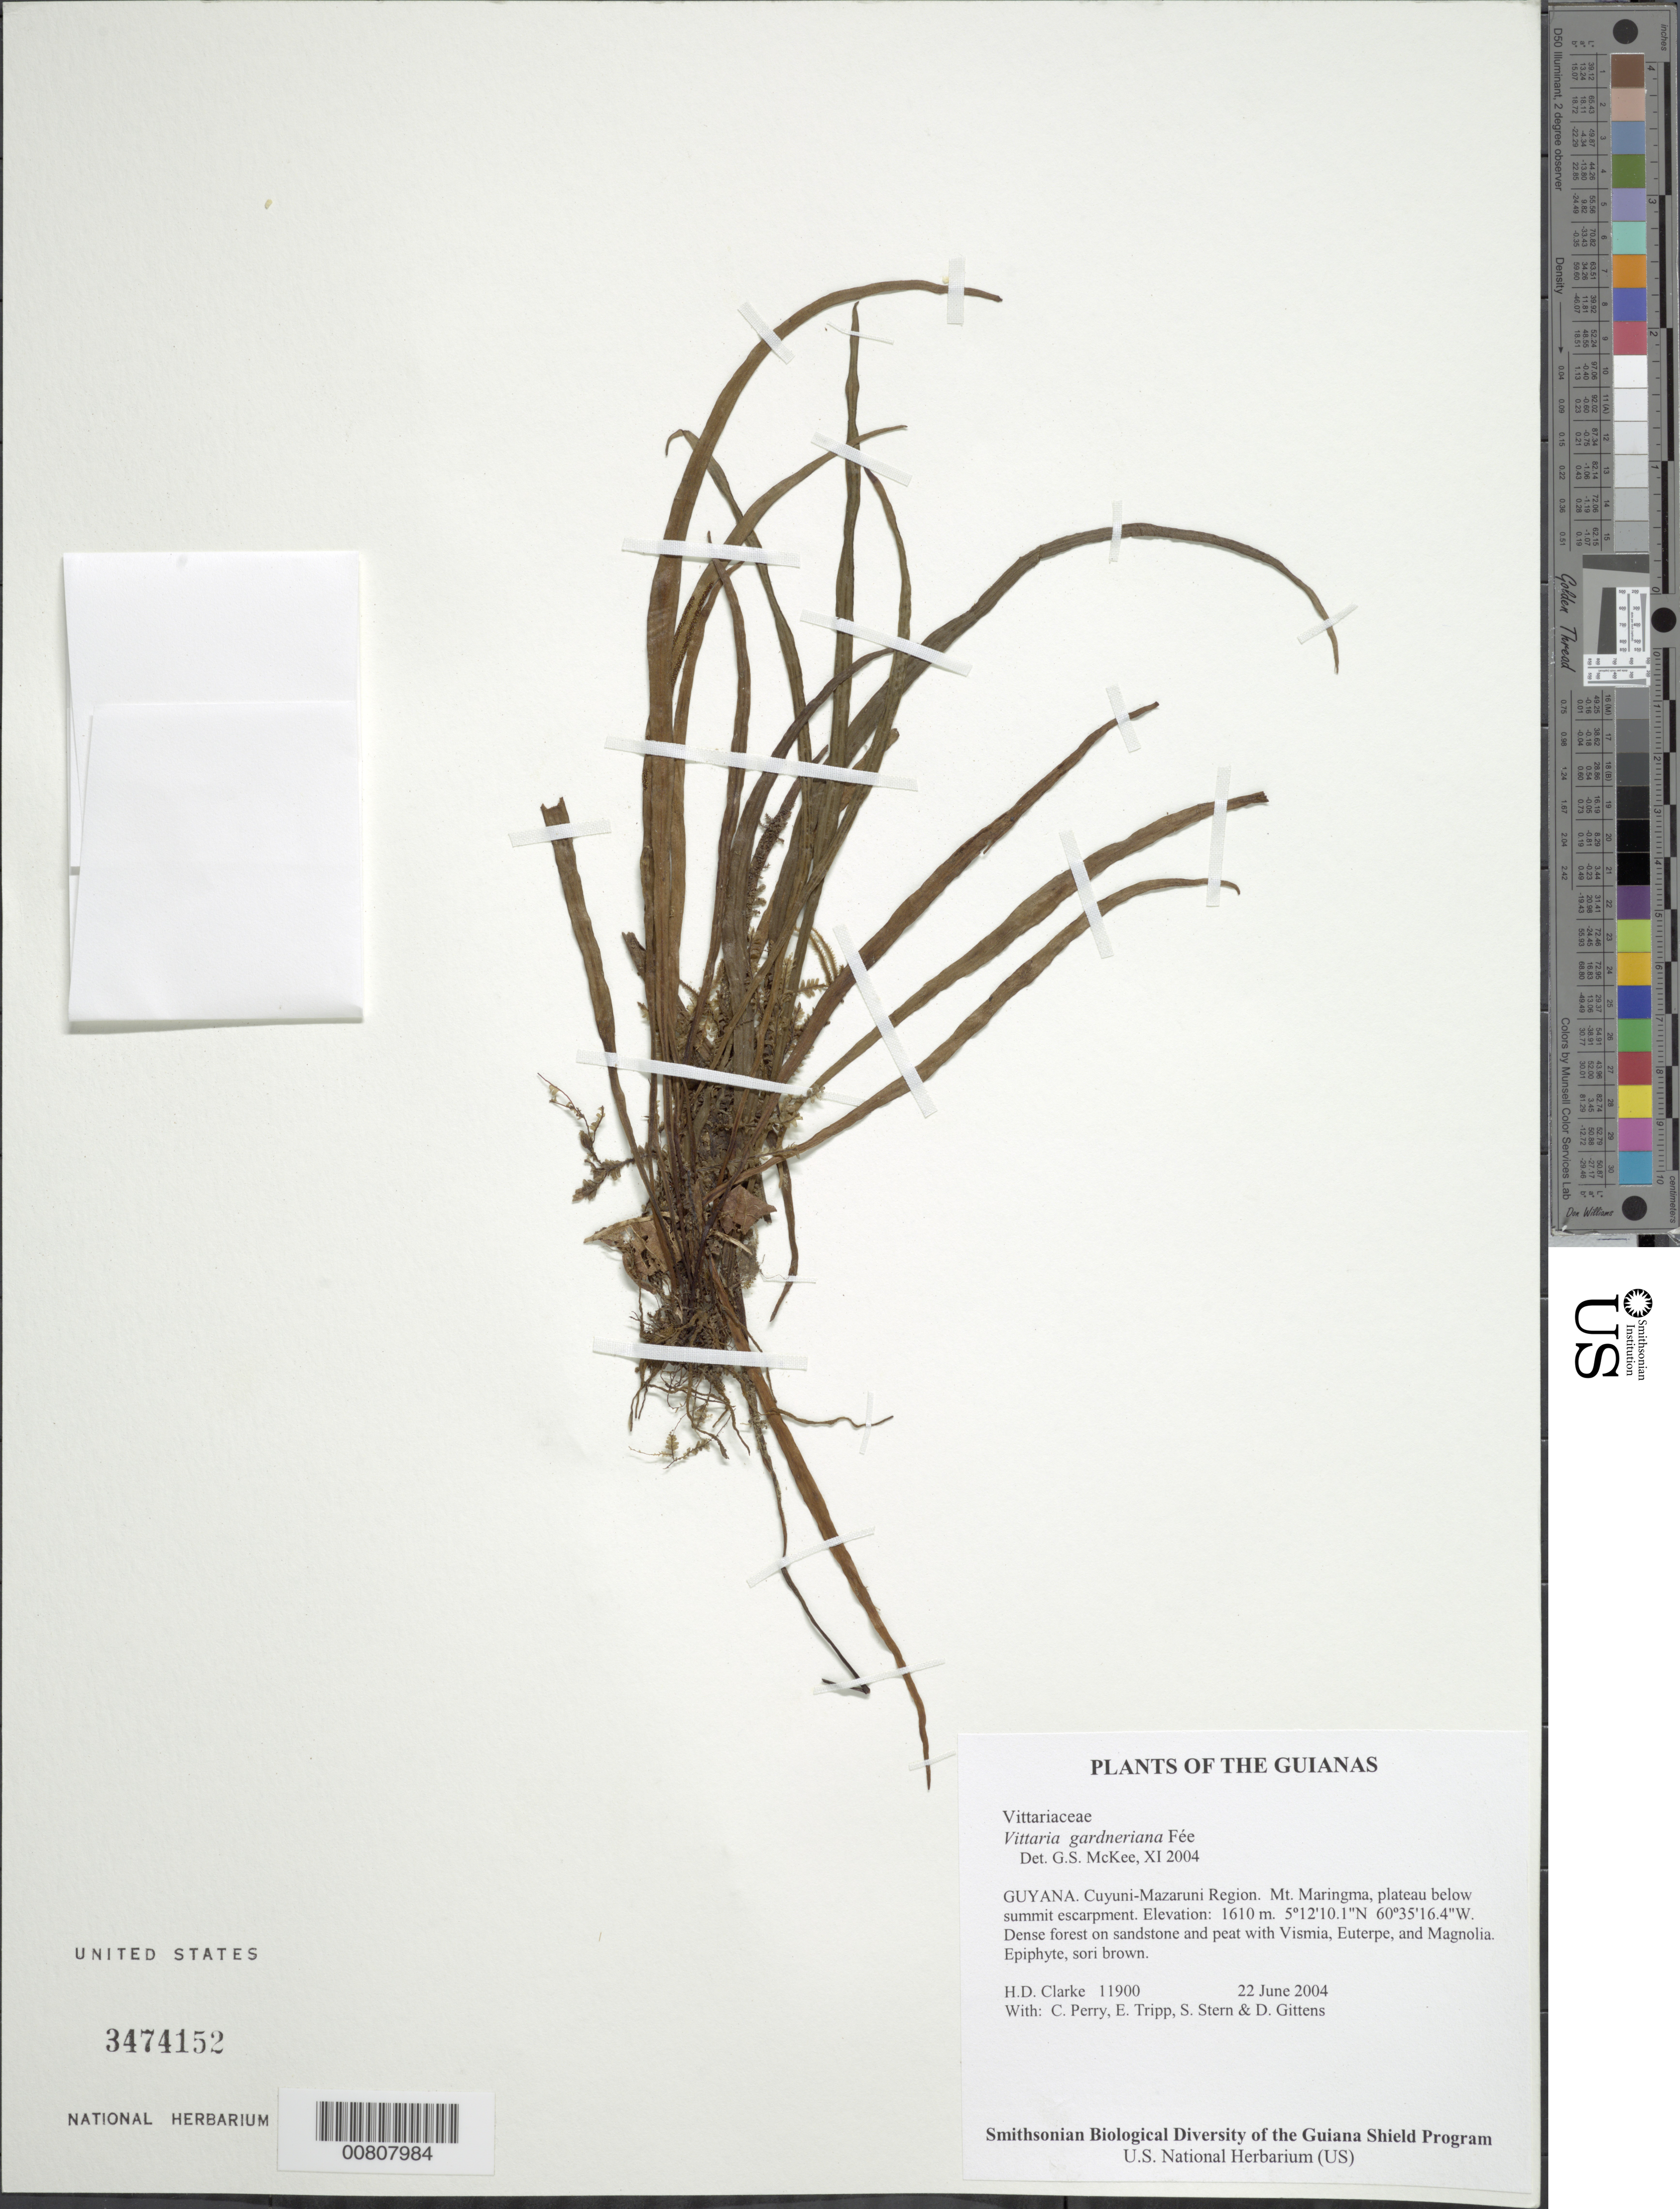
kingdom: Plantae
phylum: Tracheophyta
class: Polypodiopsida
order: Polypodiales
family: Pteridaceae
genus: Vittaria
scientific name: Vittaria gardneriana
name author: Fée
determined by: McKee, G. S., (US), NMNH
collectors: H. D. Clarke, C. Perry, E. Tripp, S. R. Stern & D. Gittens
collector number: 11900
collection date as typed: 22 June 2004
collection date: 2004-06-22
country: Guyana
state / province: Cuyuni-Mazaruni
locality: Mt. Maringma, plateau below summit escarpment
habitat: Dense forest on sandstone and peat with Vismia, Euterpe, and Magnolia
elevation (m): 1610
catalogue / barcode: US 3474152